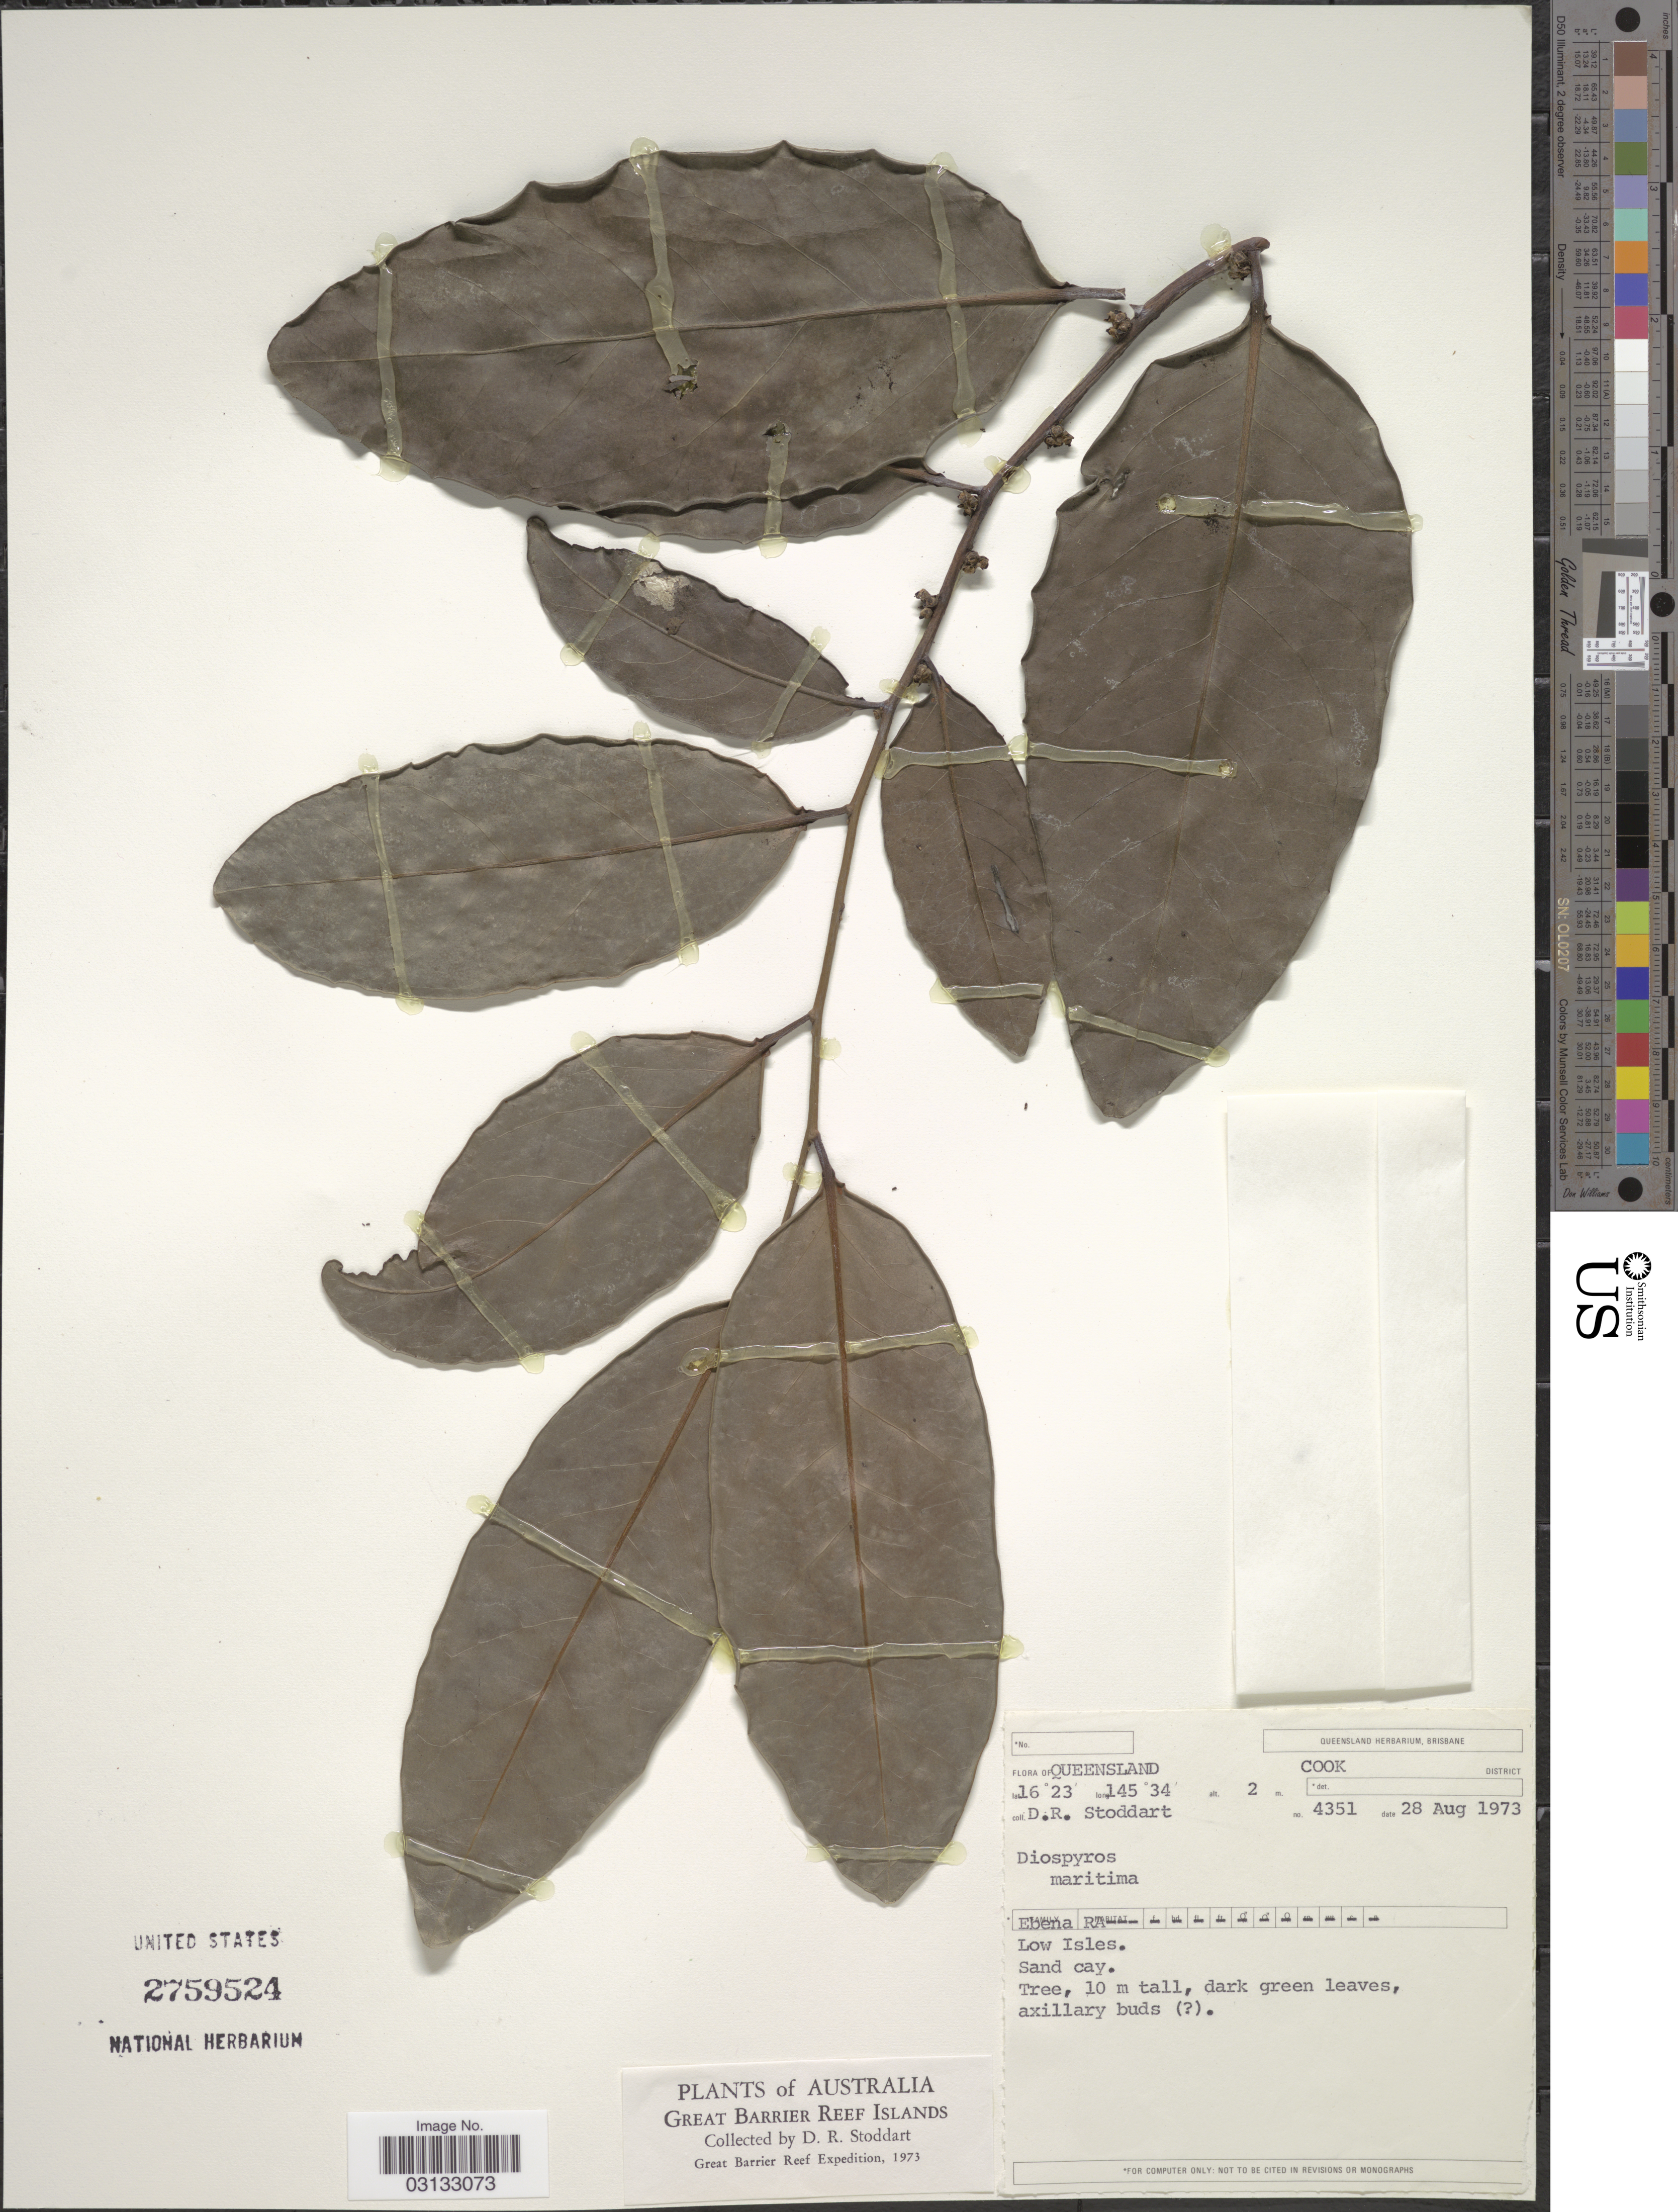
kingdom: Plantae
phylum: Tracheophyta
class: Magnoliopsida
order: Ericales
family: Ebenaceae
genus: Diospyros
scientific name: Diospyros maritima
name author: Blume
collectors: D. R. Stoddart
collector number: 4351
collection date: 1973-09-28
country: Australia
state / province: Queensland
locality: Cook District, Low Isles, Sand cay, Great Barrier Reef Islands.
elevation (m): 2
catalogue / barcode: US 2759524